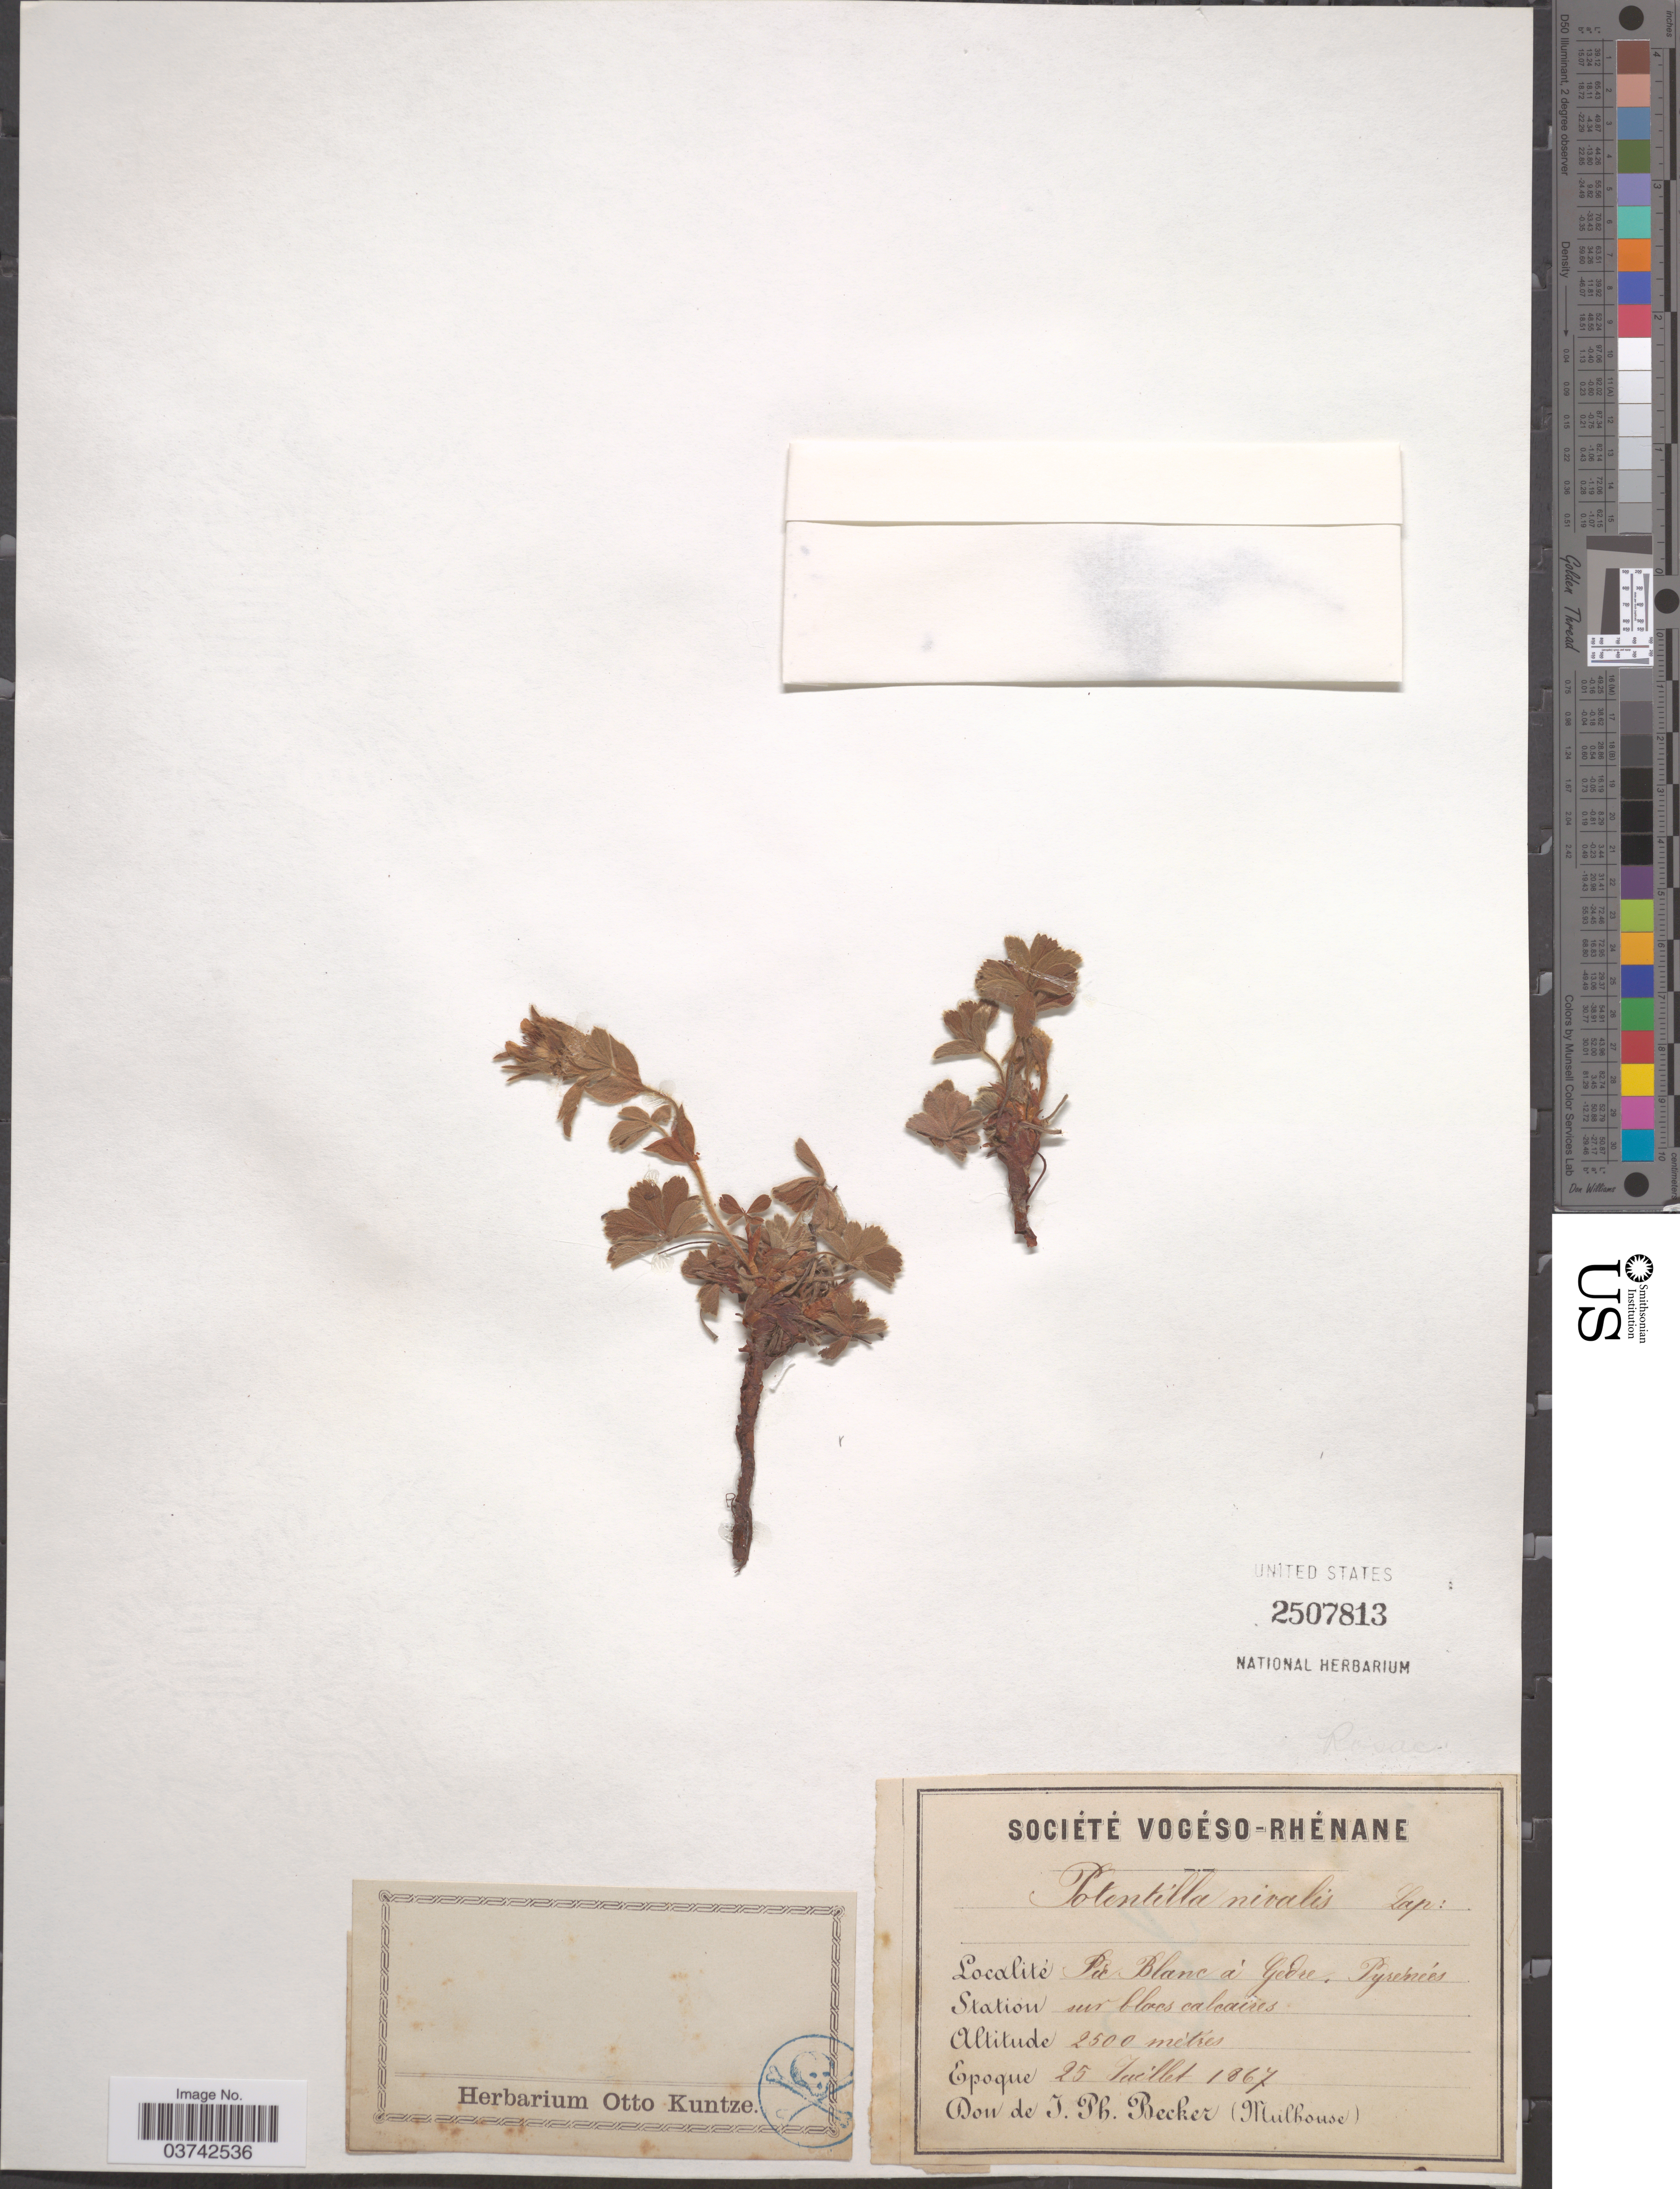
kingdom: Plantae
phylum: Tracheophyta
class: Magnoliopsida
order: Rosales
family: Rosaceae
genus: Potentilla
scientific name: Potentilla nivalis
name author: Csató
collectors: J. Becker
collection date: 1867-07-25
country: France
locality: Pic Blanc à Gedre. Pyrenées.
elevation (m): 2500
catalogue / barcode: US 2507813